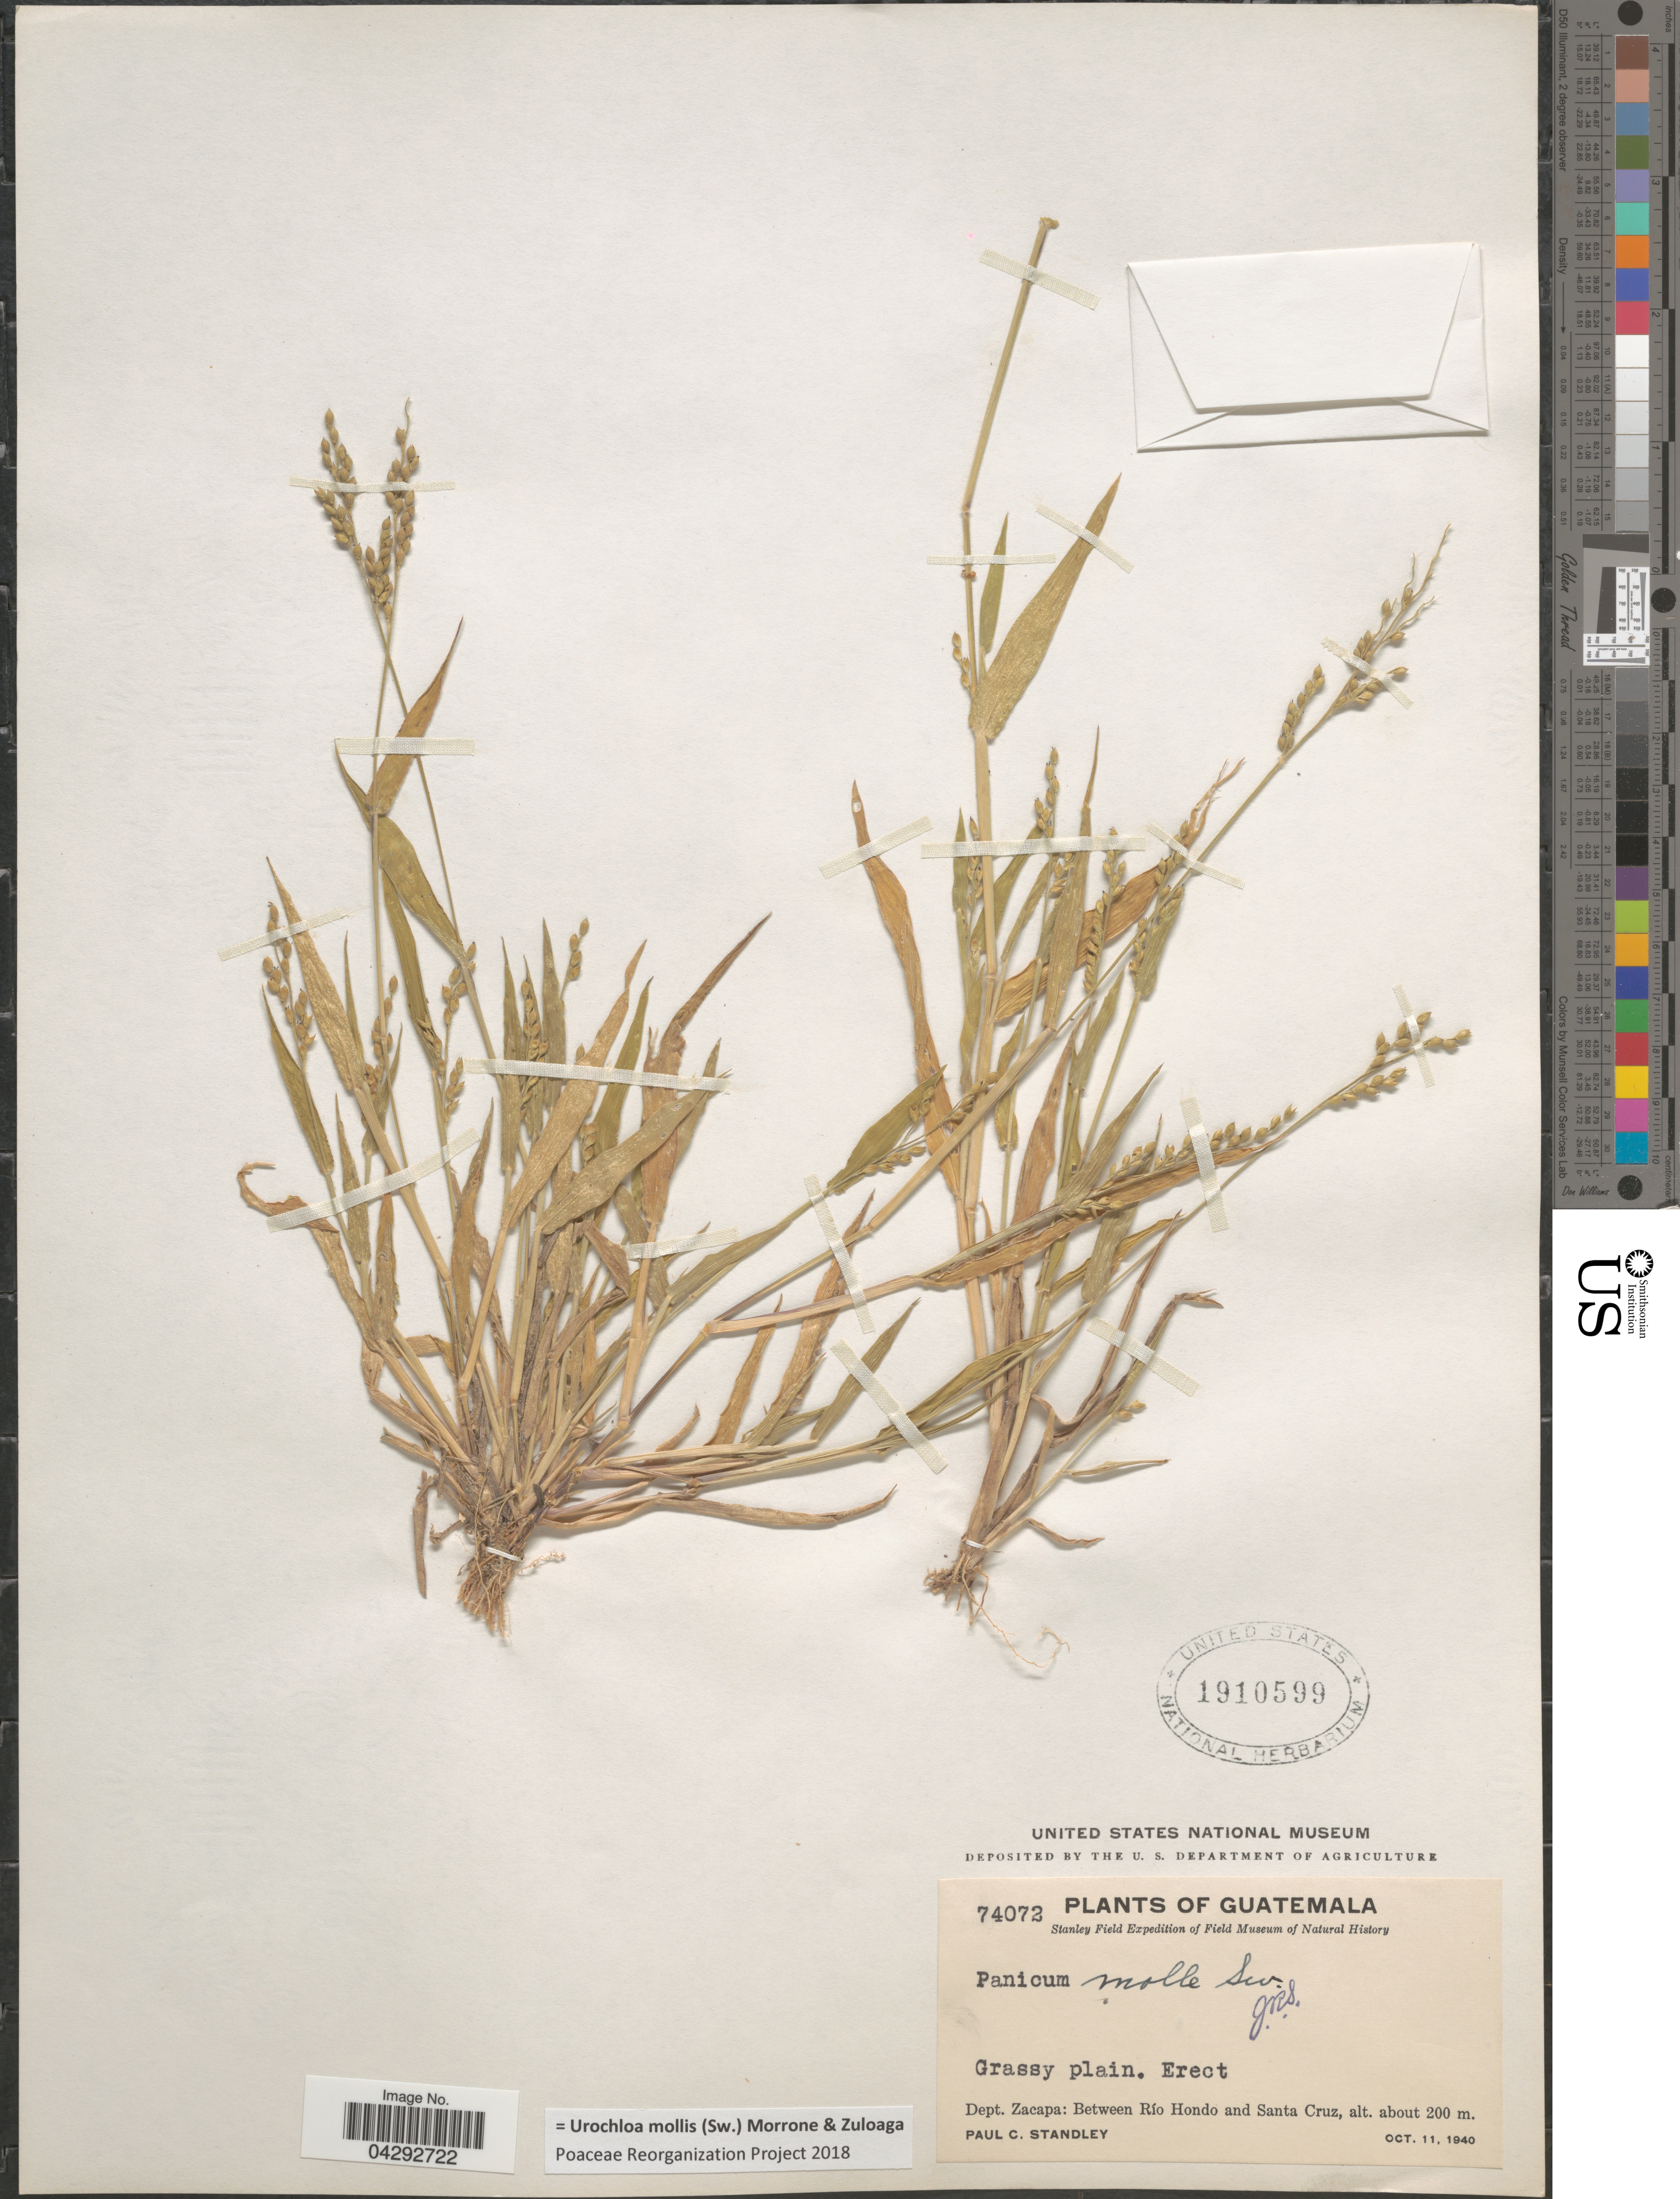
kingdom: Plantae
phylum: Tracheophyta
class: Liliopsida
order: Poales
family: Poaceae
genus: Urochloa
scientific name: Urochloa mollis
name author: (Sw.) Morrone & Zuloaga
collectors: P. C. Standley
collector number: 74072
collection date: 1940-10-11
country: Guatemala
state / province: Zacapa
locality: Stanley Field Expedition. Dept. Zacapa: Between Río Hondo and Santa Cruz.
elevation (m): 200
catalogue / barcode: US 1910599